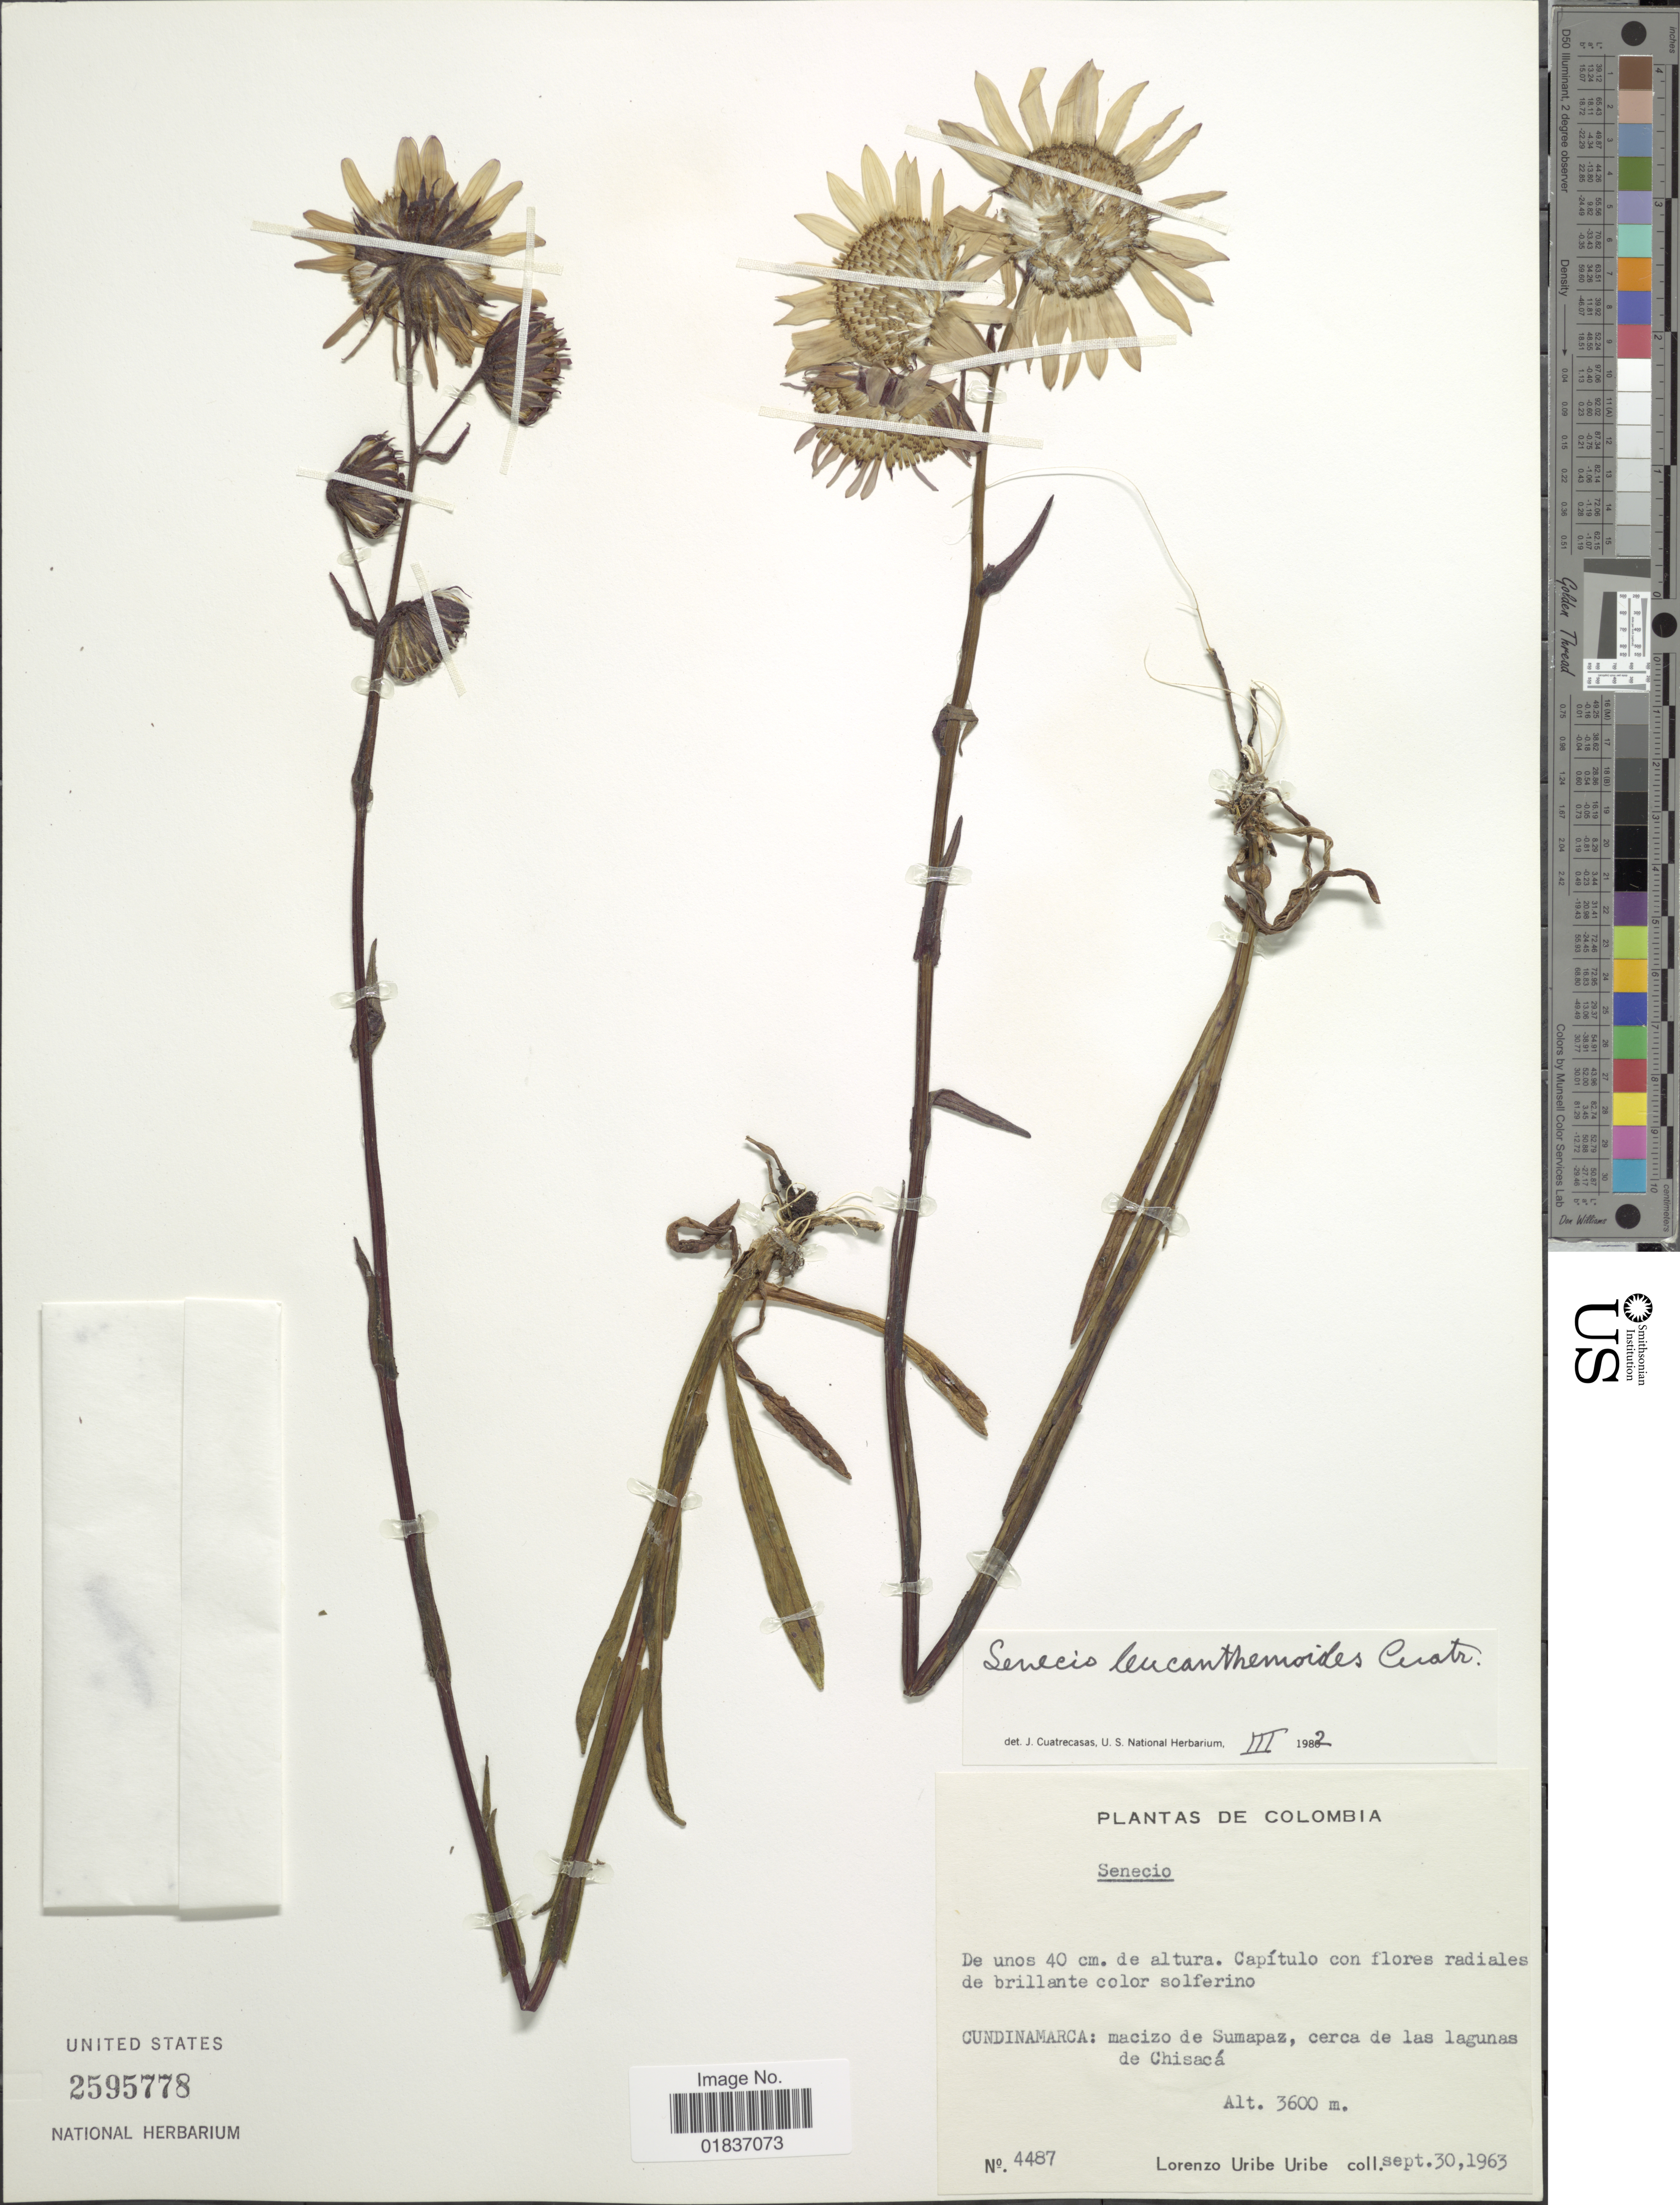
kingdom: Plantae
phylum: Tracheophyta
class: Magnoliopsida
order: Asterales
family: Asteraceae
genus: Senecio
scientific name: Senecio leucanthemioides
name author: Cuatrec.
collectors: L. Uribe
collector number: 4487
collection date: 1963-09-30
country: Colombia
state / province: Cundinamarca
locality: Cundinamarca: macizo de Sumapaz, cerca de las lagunas de Chisaca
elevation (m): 3600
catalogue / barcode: US 2595778